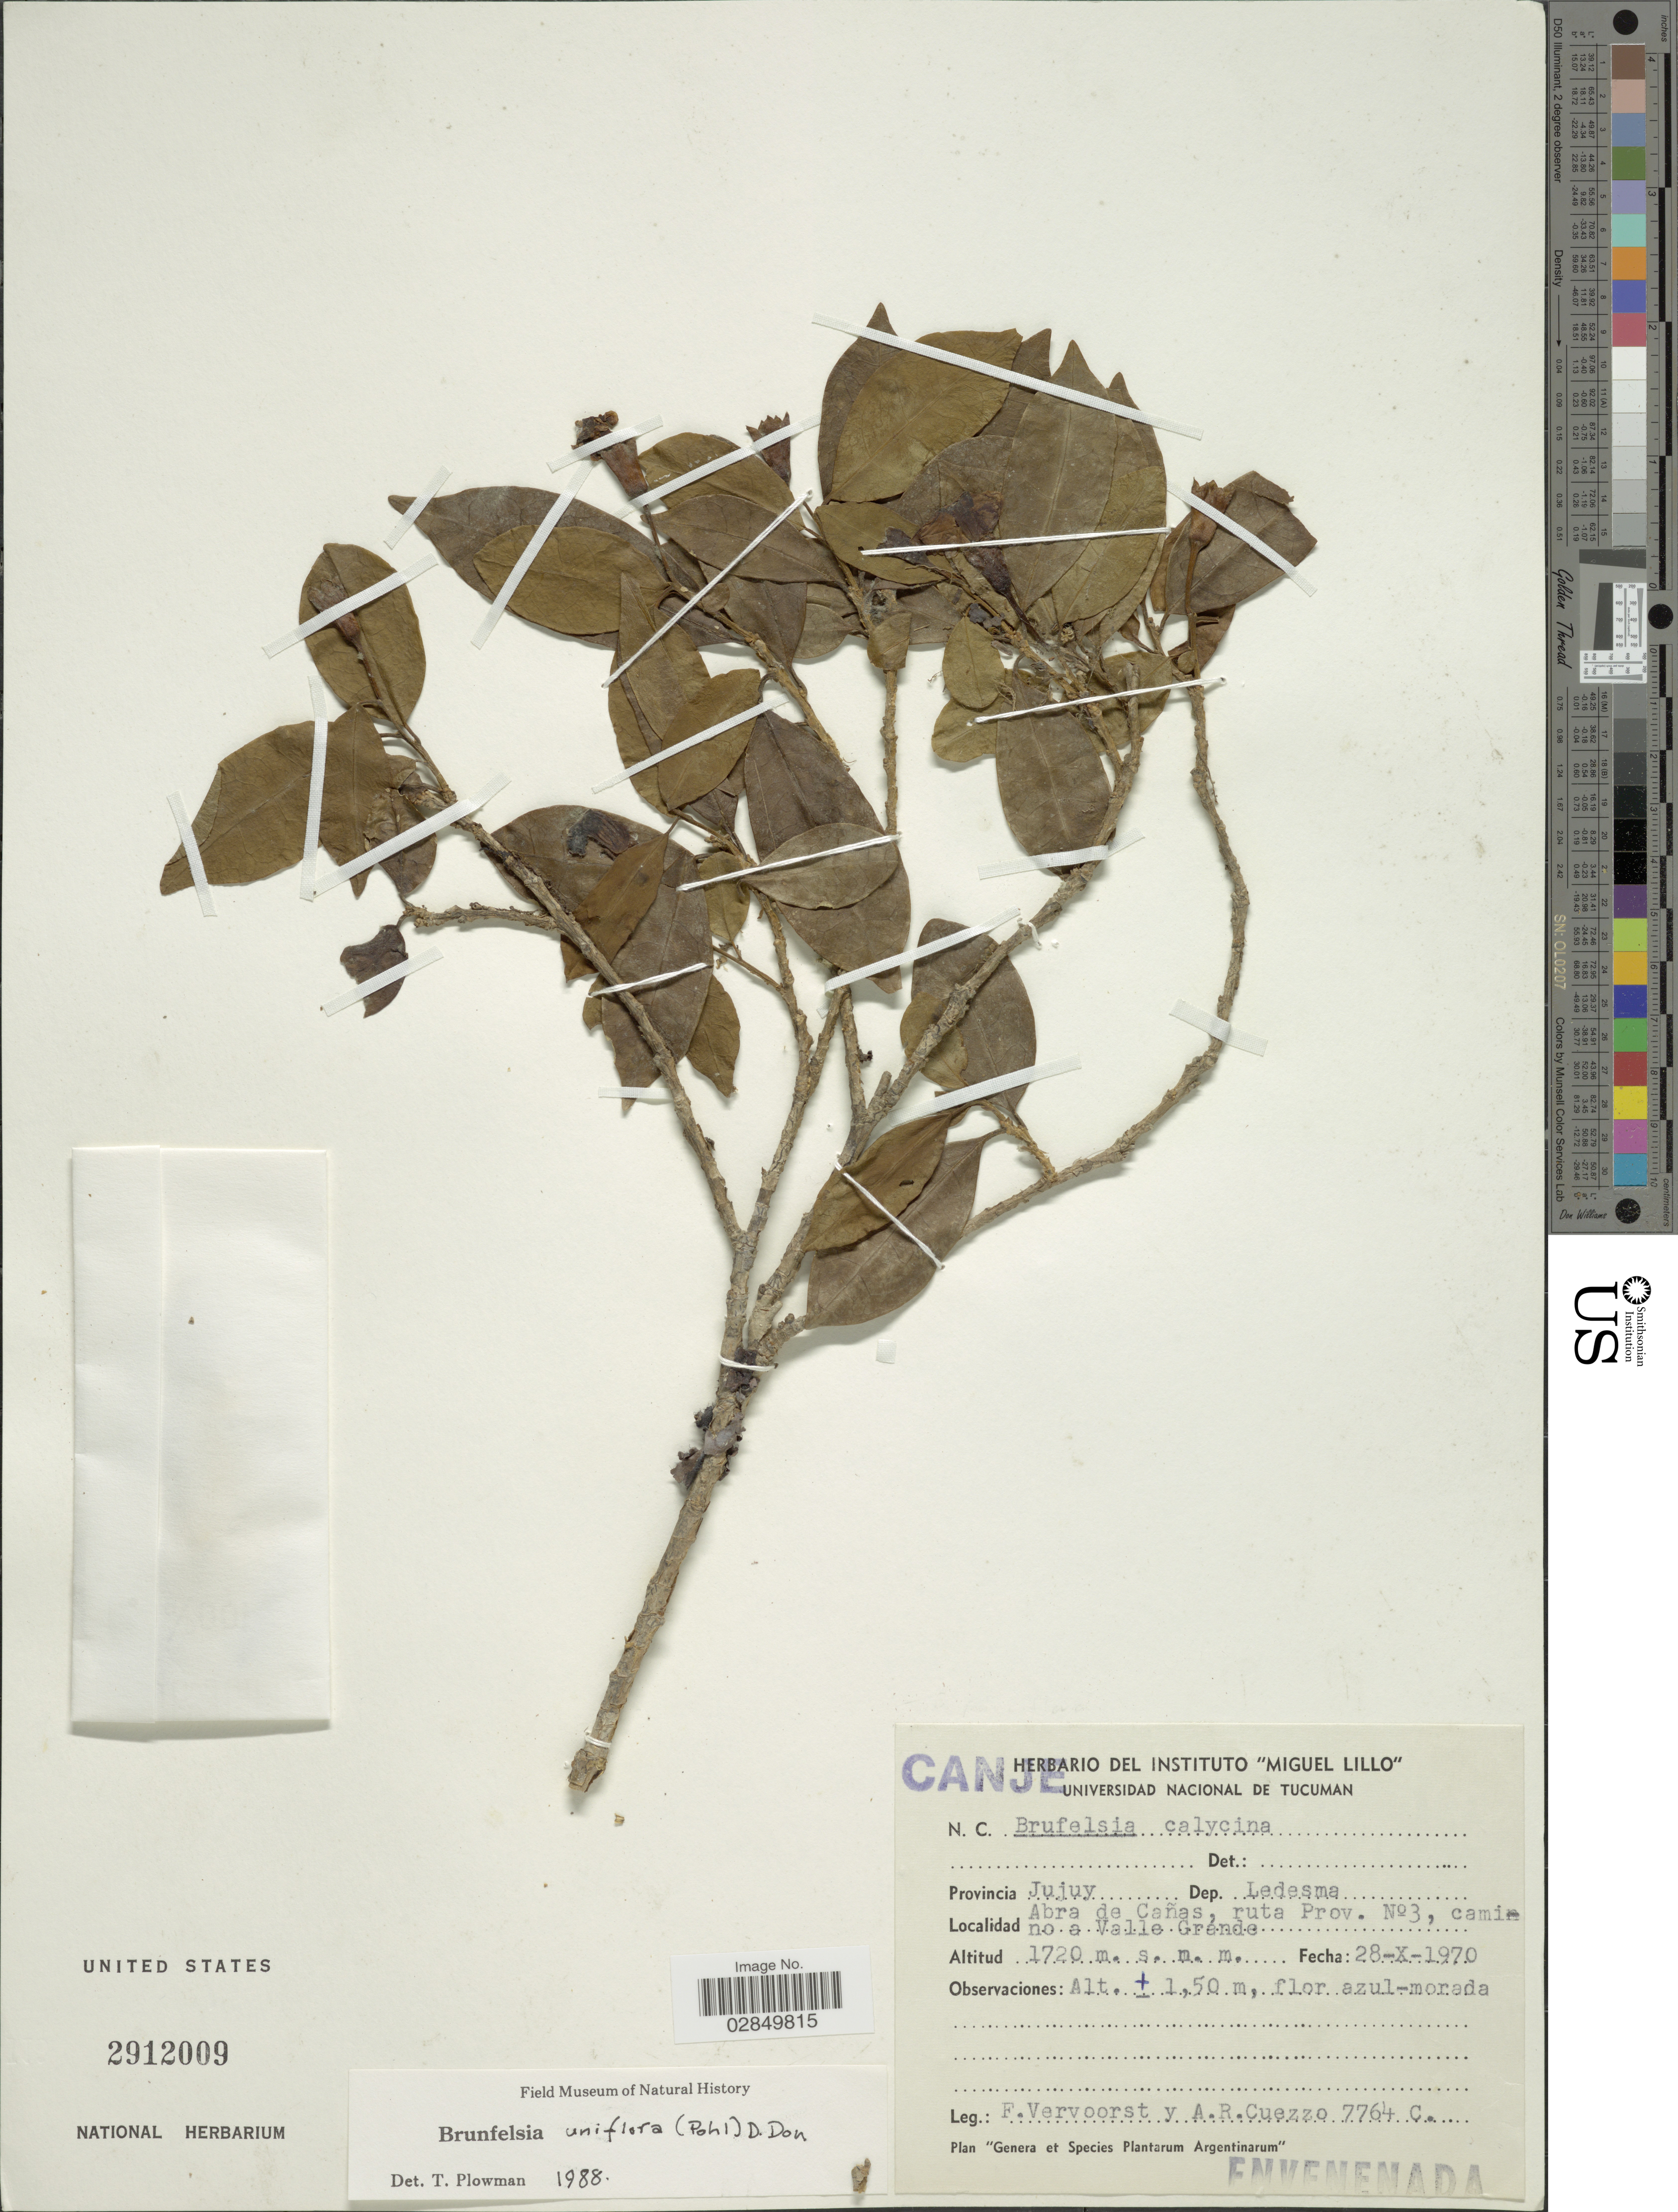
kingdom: Plantae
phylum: Tracheophyta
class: Magnoliopsida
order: Solanales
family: Solanaceae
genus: Brunfelsia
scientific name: Brunfelsia uniflora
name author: (Pohl) D. Don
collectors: F. Vervoorst & A. Cuezzo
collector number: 7764C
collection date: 1970-10-28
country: Argentina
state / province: Jujuy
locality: Dep. Ledesma, Abra de Cañas, ruta Prov. No3, caminho a Valle Grande.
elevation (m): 1720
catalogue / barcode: US 2912009